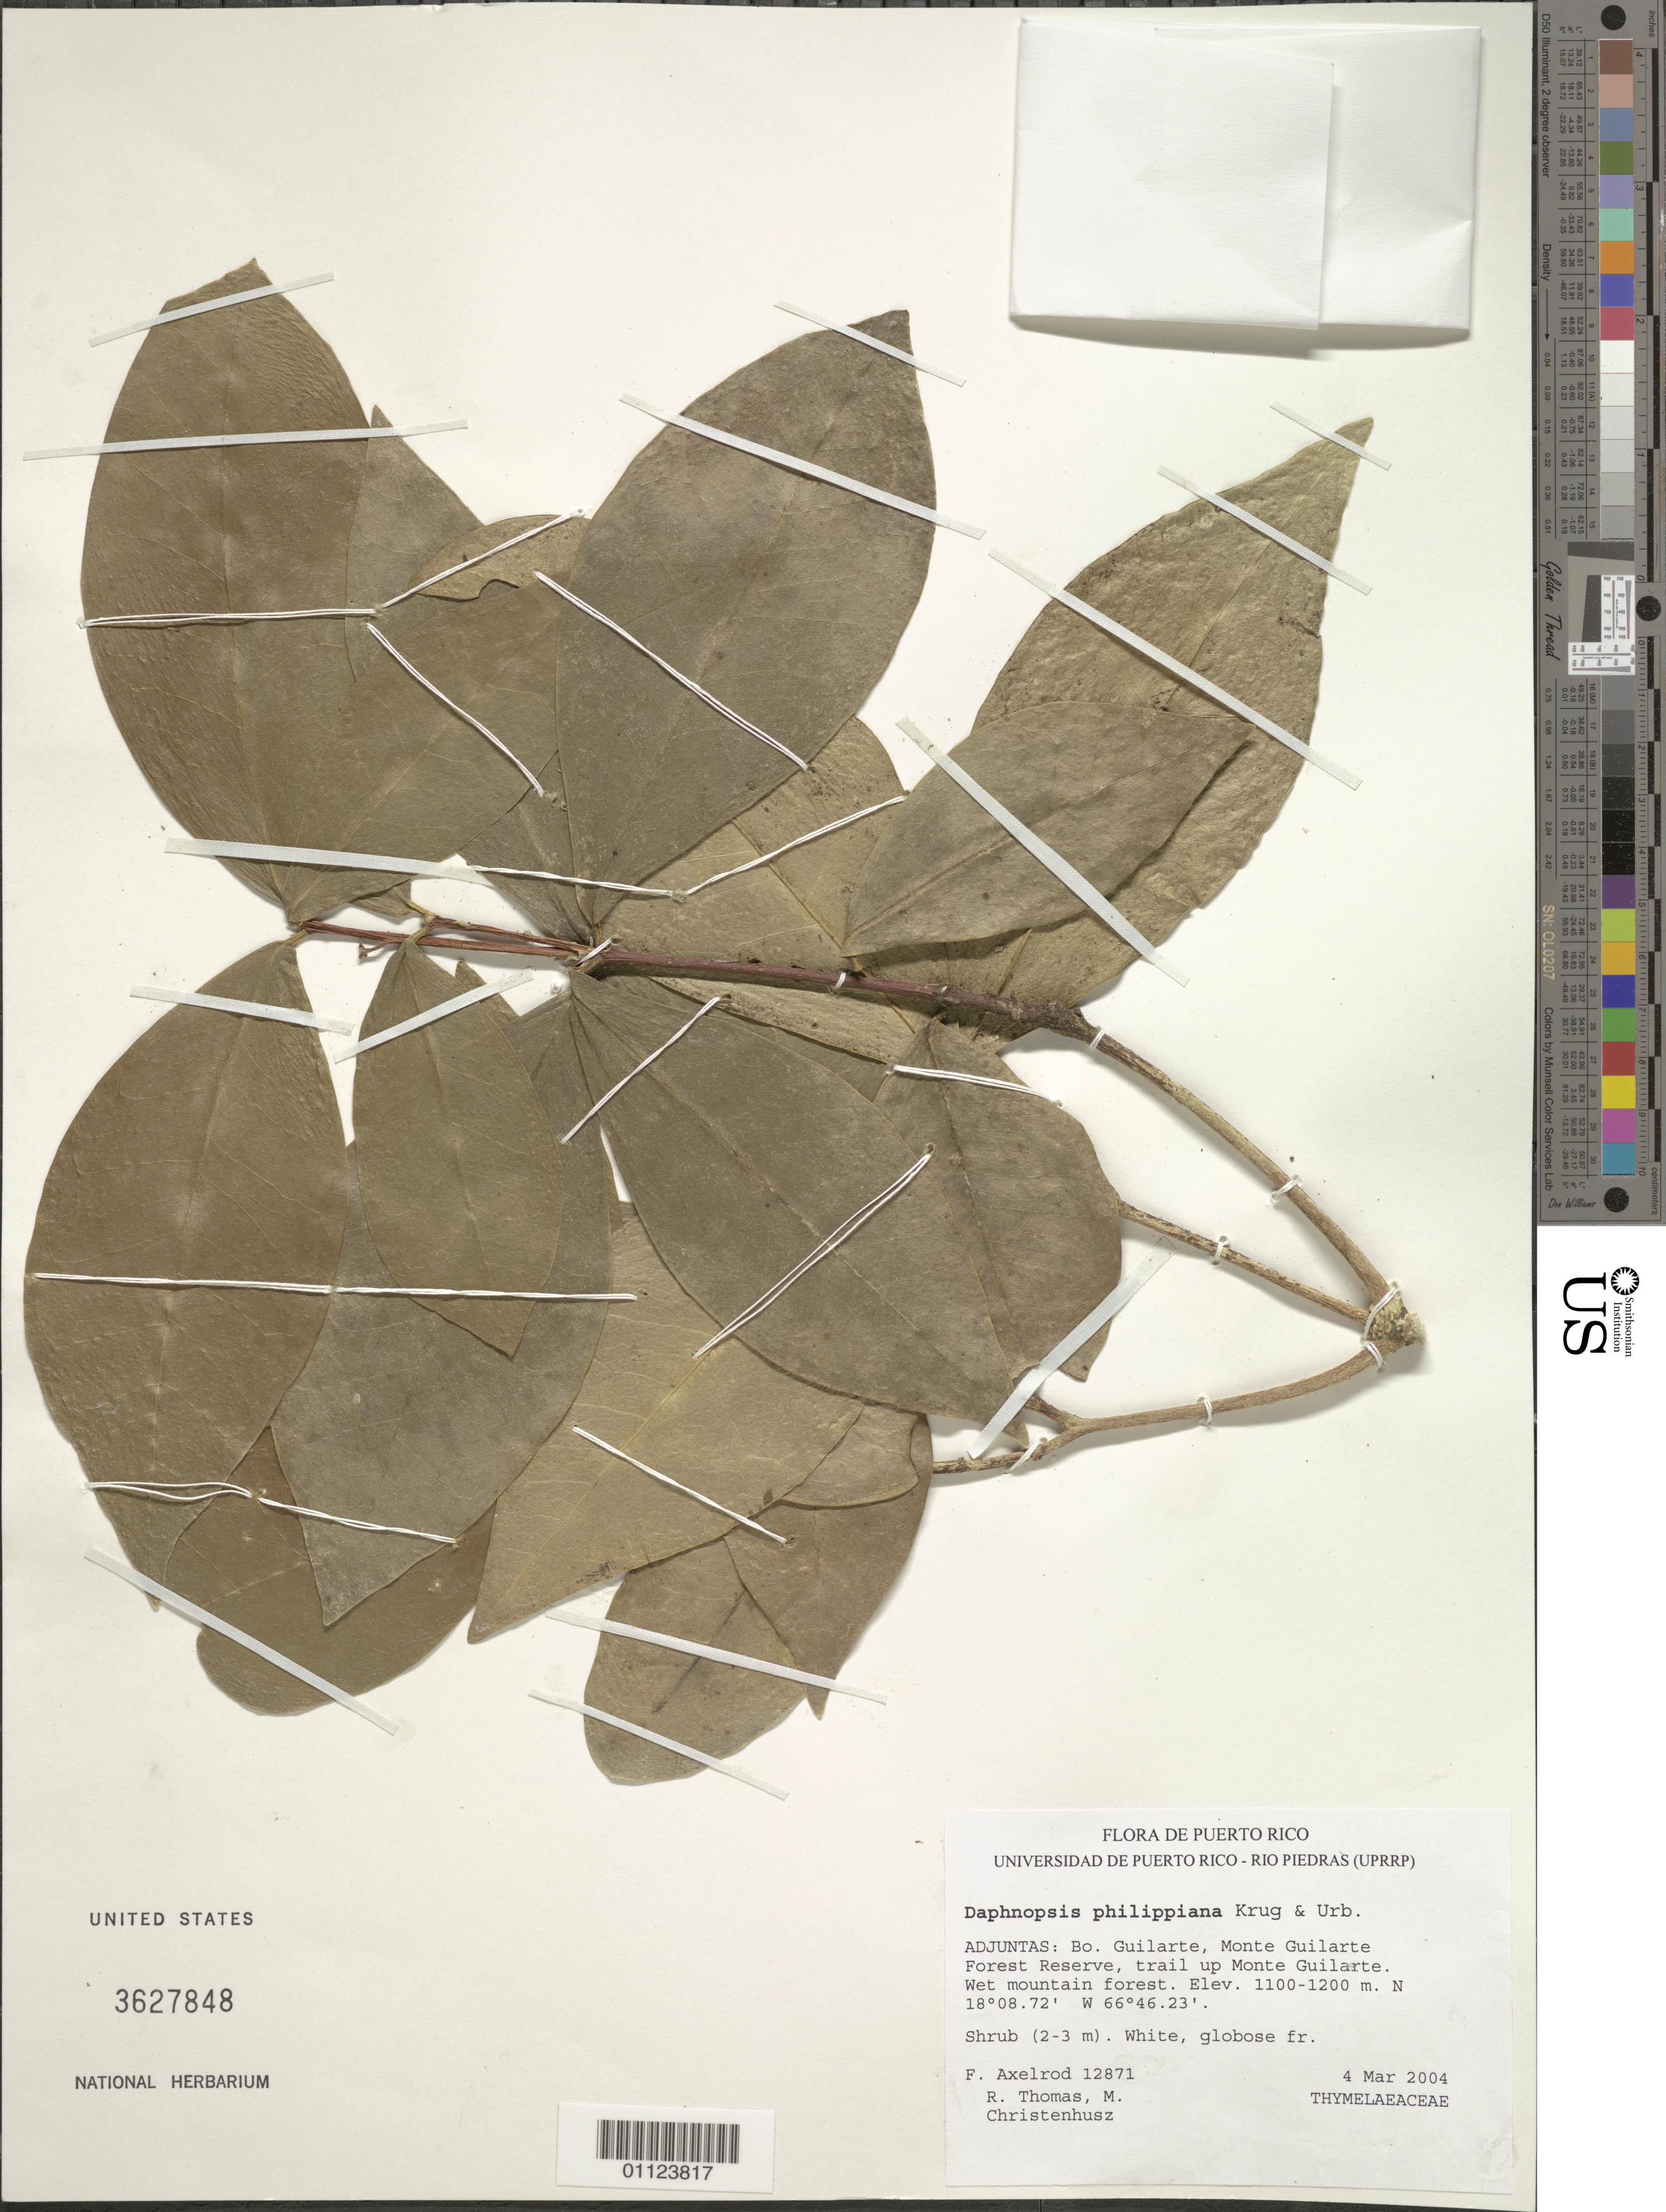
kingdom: Plantae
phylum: Tracheophyta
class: Magnoliopsida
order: Malvales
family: Thymelaeaceae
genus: Daphnopsis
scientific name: Daphnopsis philippiana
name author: Krug & Urb.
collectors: F. S. Axelrod, R. Thomas & M. J. Christenhusz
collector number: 12871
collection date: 2004-03-04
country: Puerto Rico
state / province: Adjuntas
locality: Bo. Guilarte, Monte Guilarte Forest Reserve, trail up Monte Guilarte.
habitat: Wet mountain forest.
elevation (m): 1100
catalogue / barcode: US 3627848